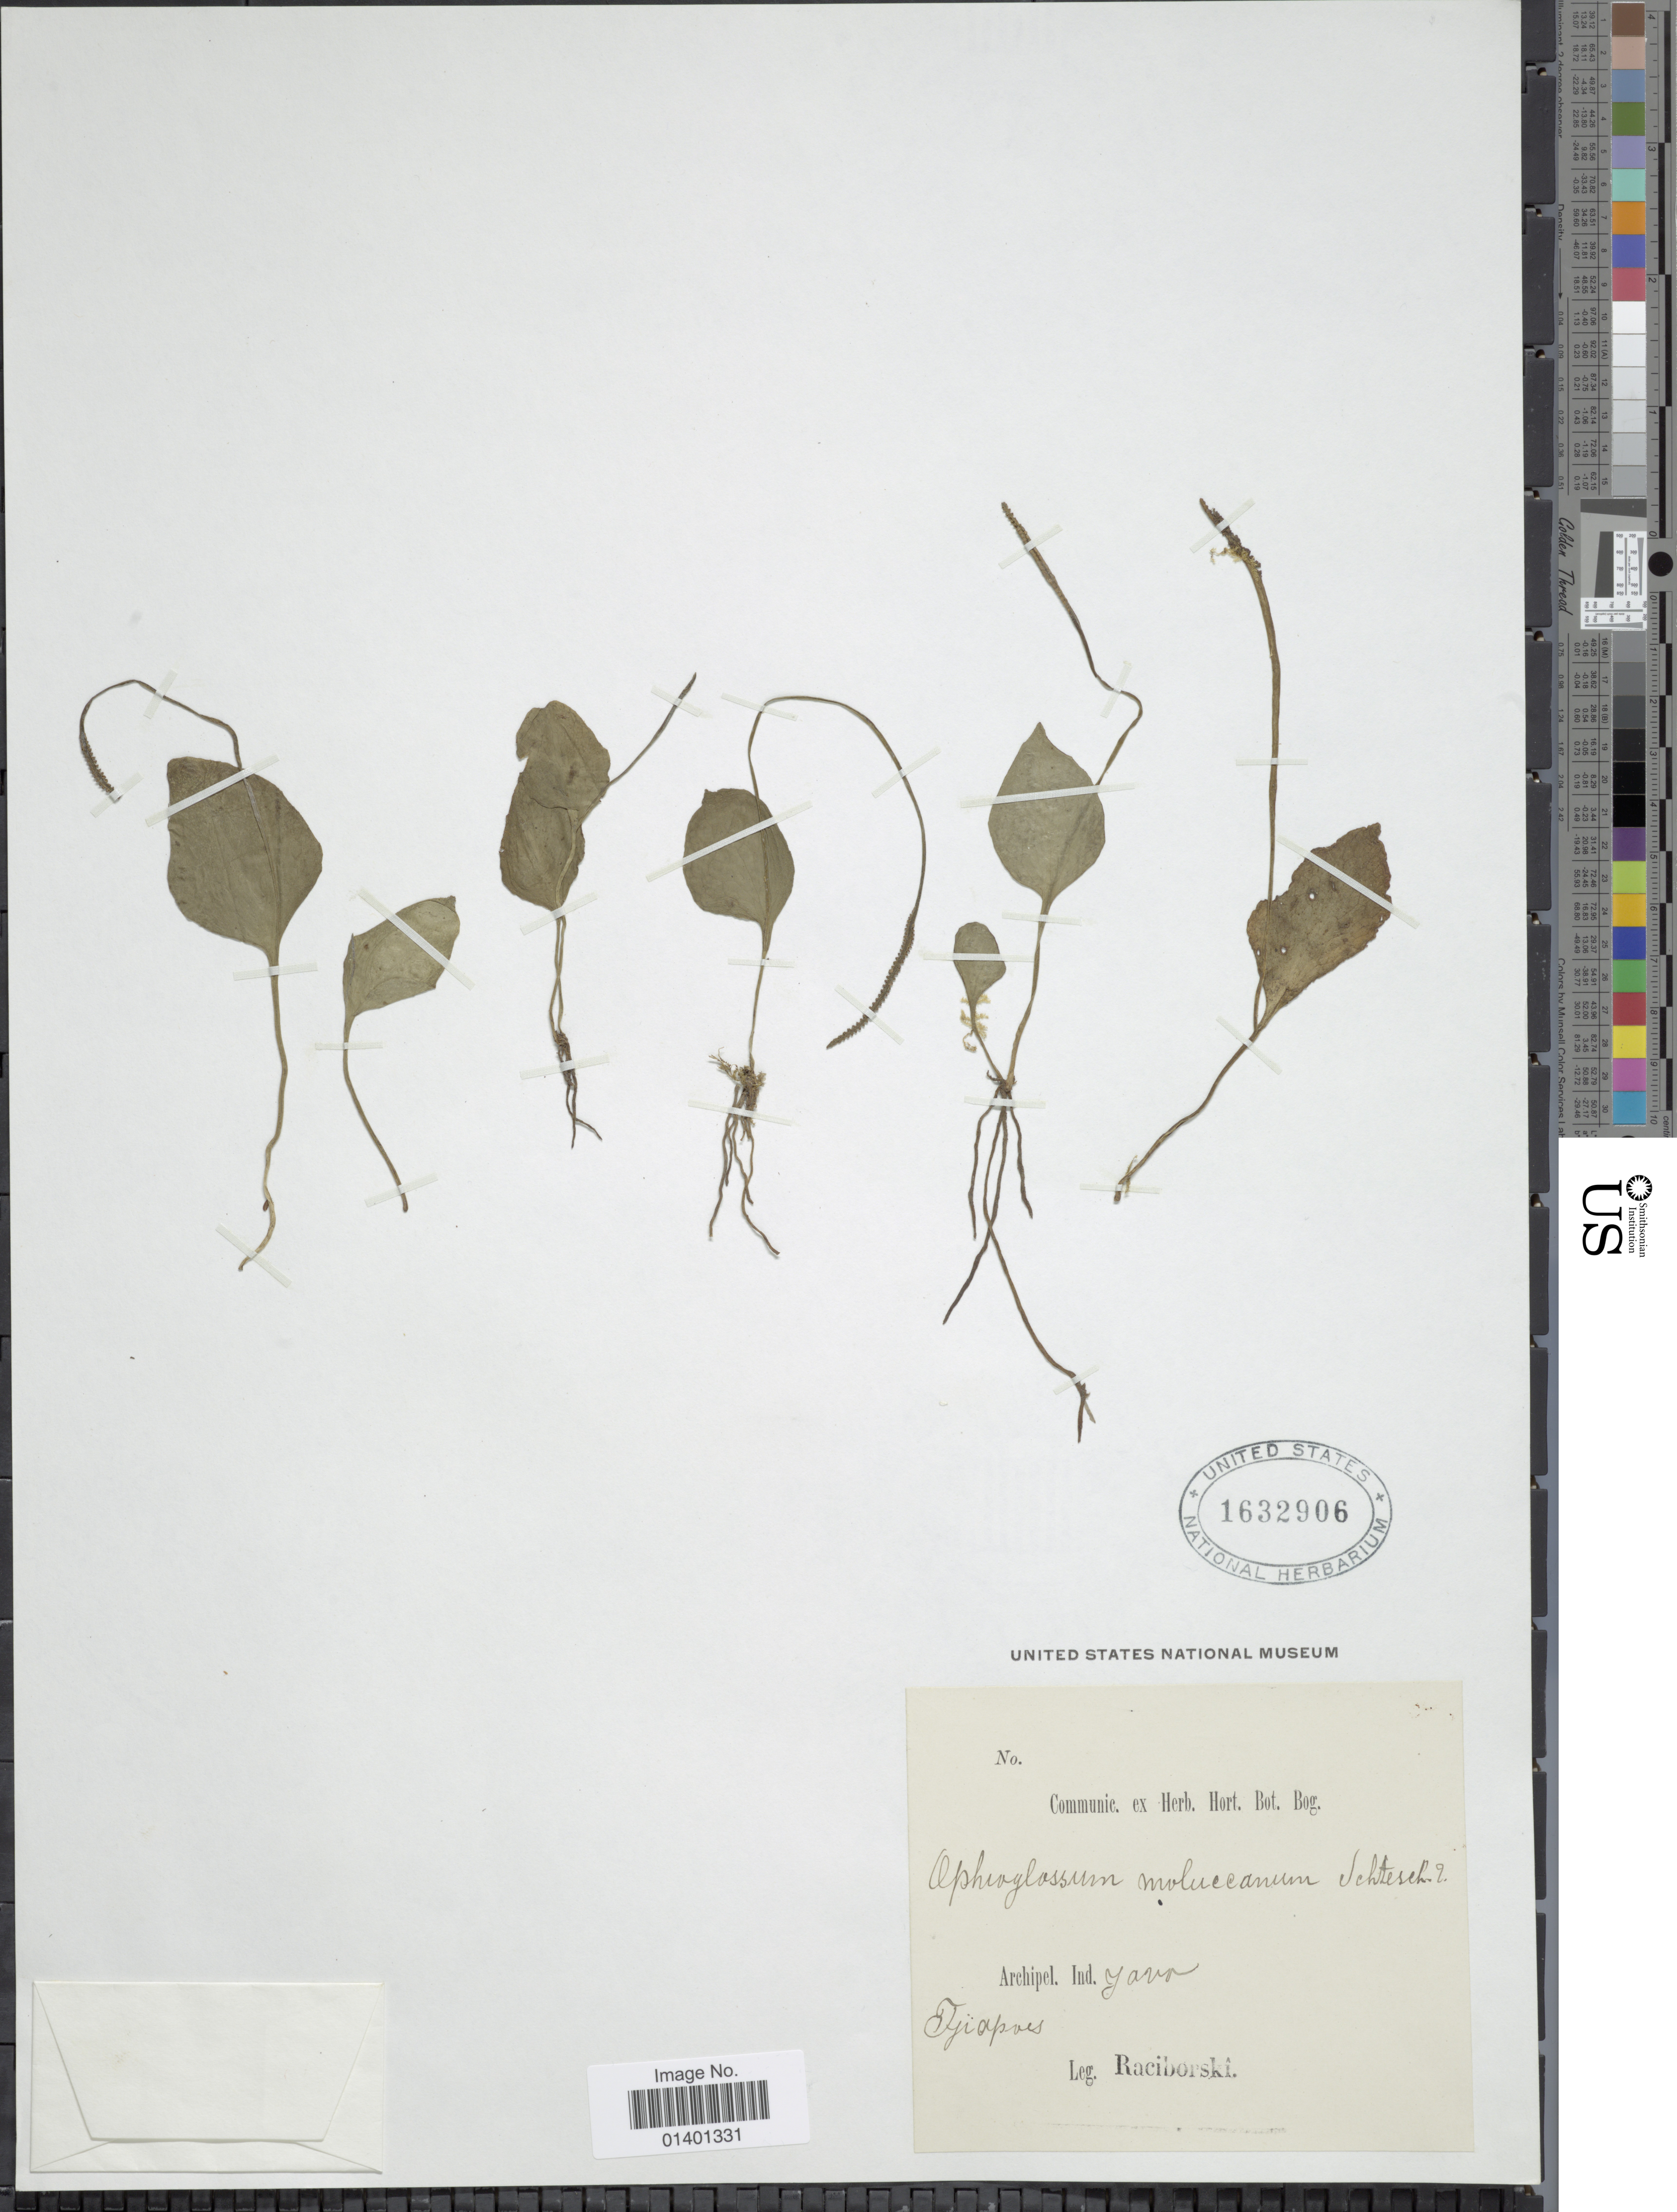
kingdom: Plantae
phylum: Tracheophyta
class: Polypodiopsida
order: Ophioglossales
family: Ophioglossaceae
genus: Ophioglossum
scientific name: Ophioglossum reticulatum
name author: L.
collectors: M. Raciborski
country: Indonesia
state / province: Java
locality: Archipel. Ind. Tjiapoes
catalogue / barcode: US 1632906